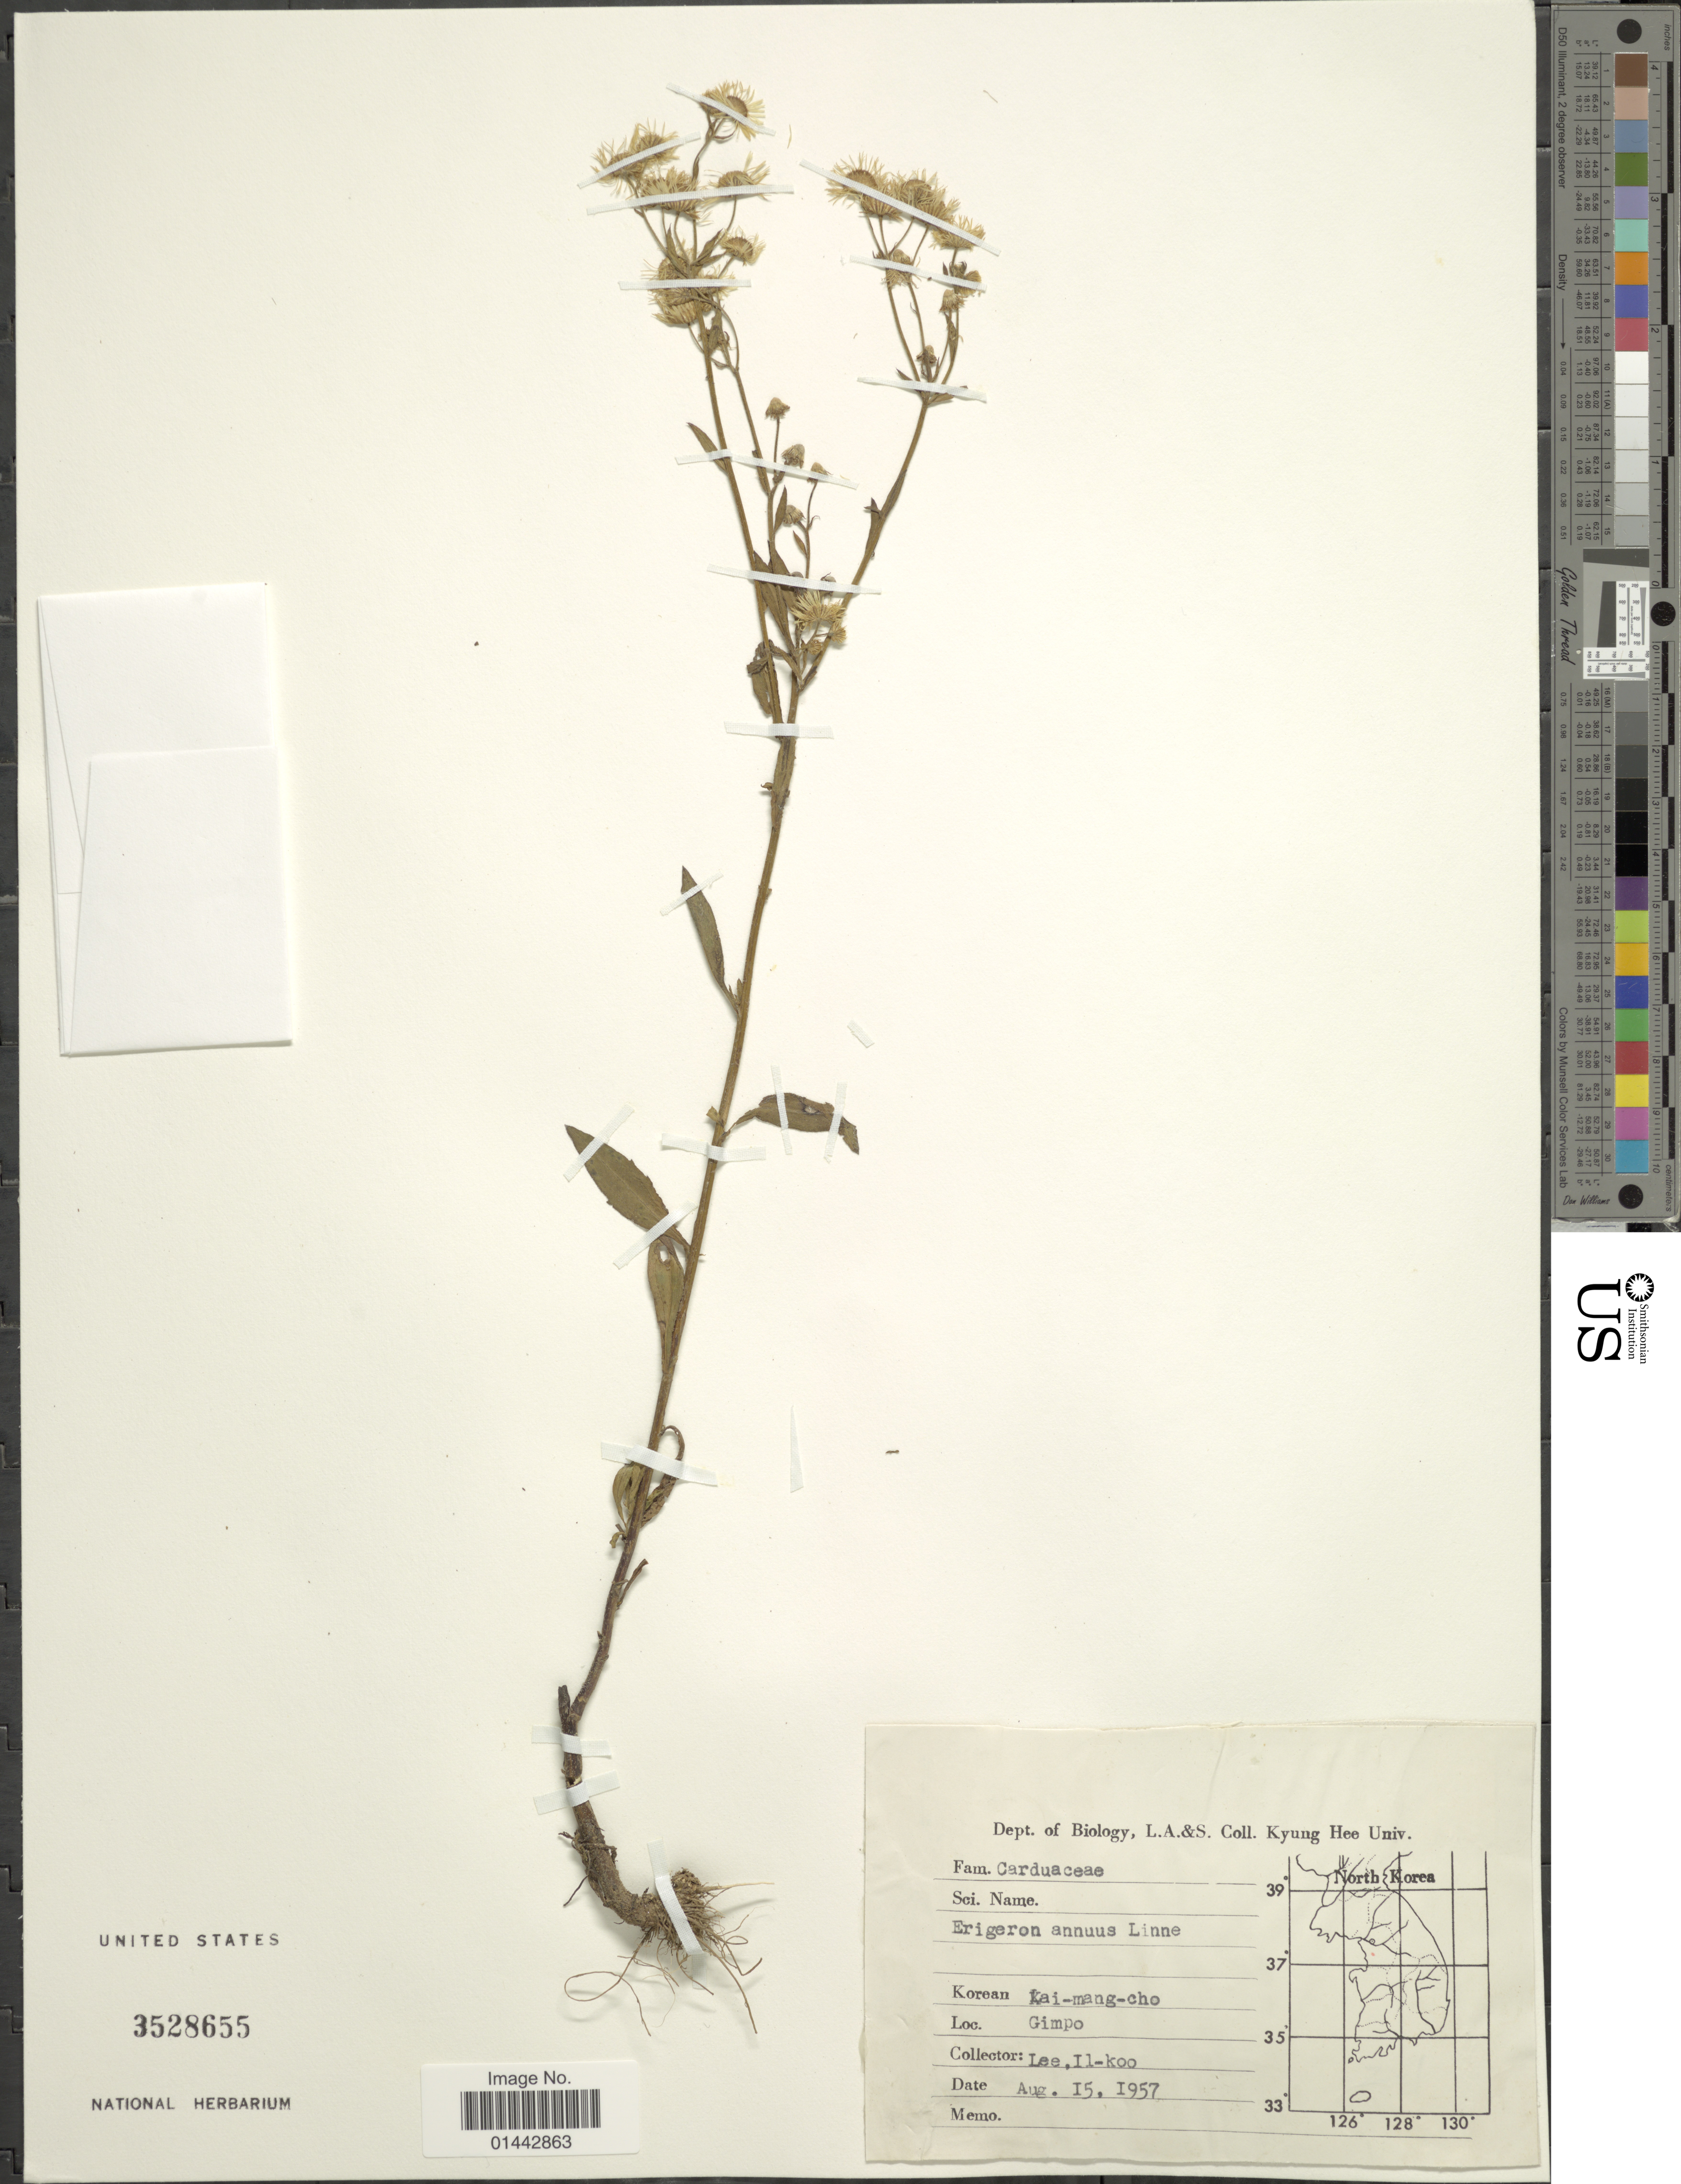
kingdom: Plantae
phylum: Tracheophyta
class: Magnoliopsida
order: Asterales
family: Asteraceae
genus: Erigeron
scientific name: Erigeron annuus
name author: (L.) Pers.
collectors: I. Lee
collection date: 1957-08-15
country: South Korea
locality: Gimpo.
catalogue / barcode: US 3528655